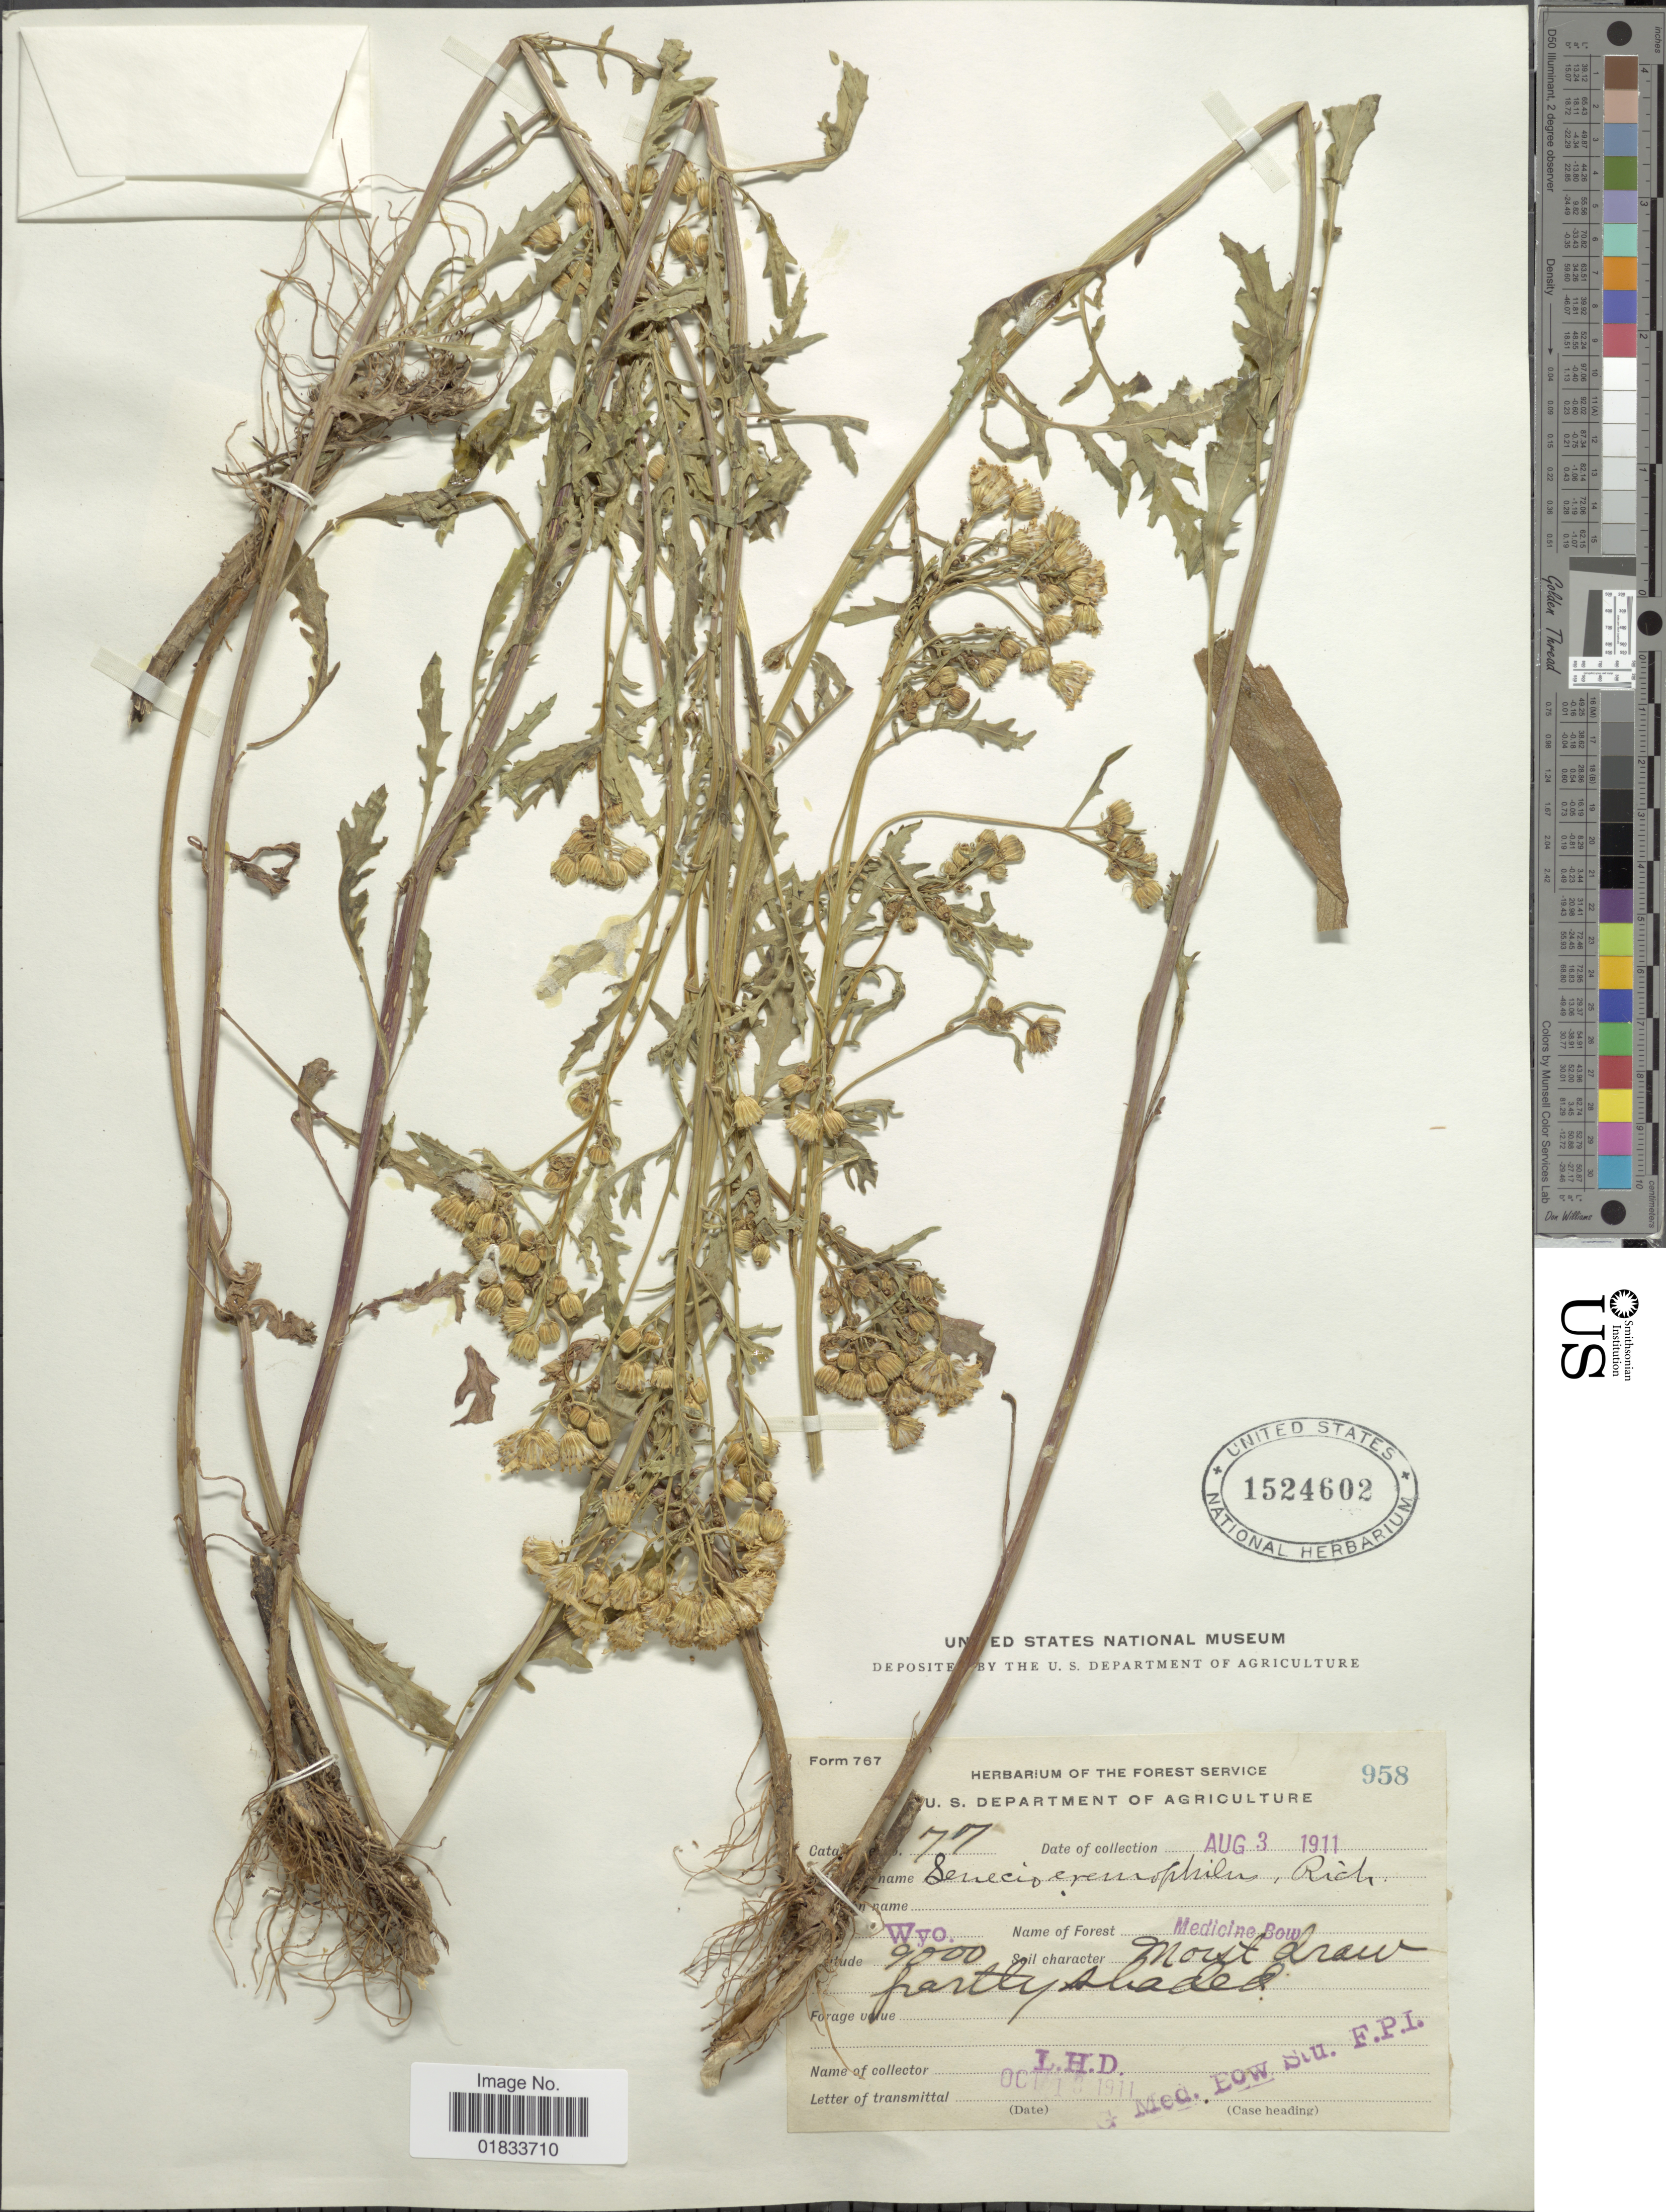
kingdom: Plantae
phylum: Tracheophyta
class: Magnoliopsida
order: Asterales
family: Asteraceae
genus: Senecio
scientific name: Senecio eremophilus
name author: Richardson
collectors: L. H. D.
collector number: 77*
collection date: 1911-08-03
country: United States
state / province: Wyoming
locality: Medicine Bow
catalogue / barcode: US 1524602